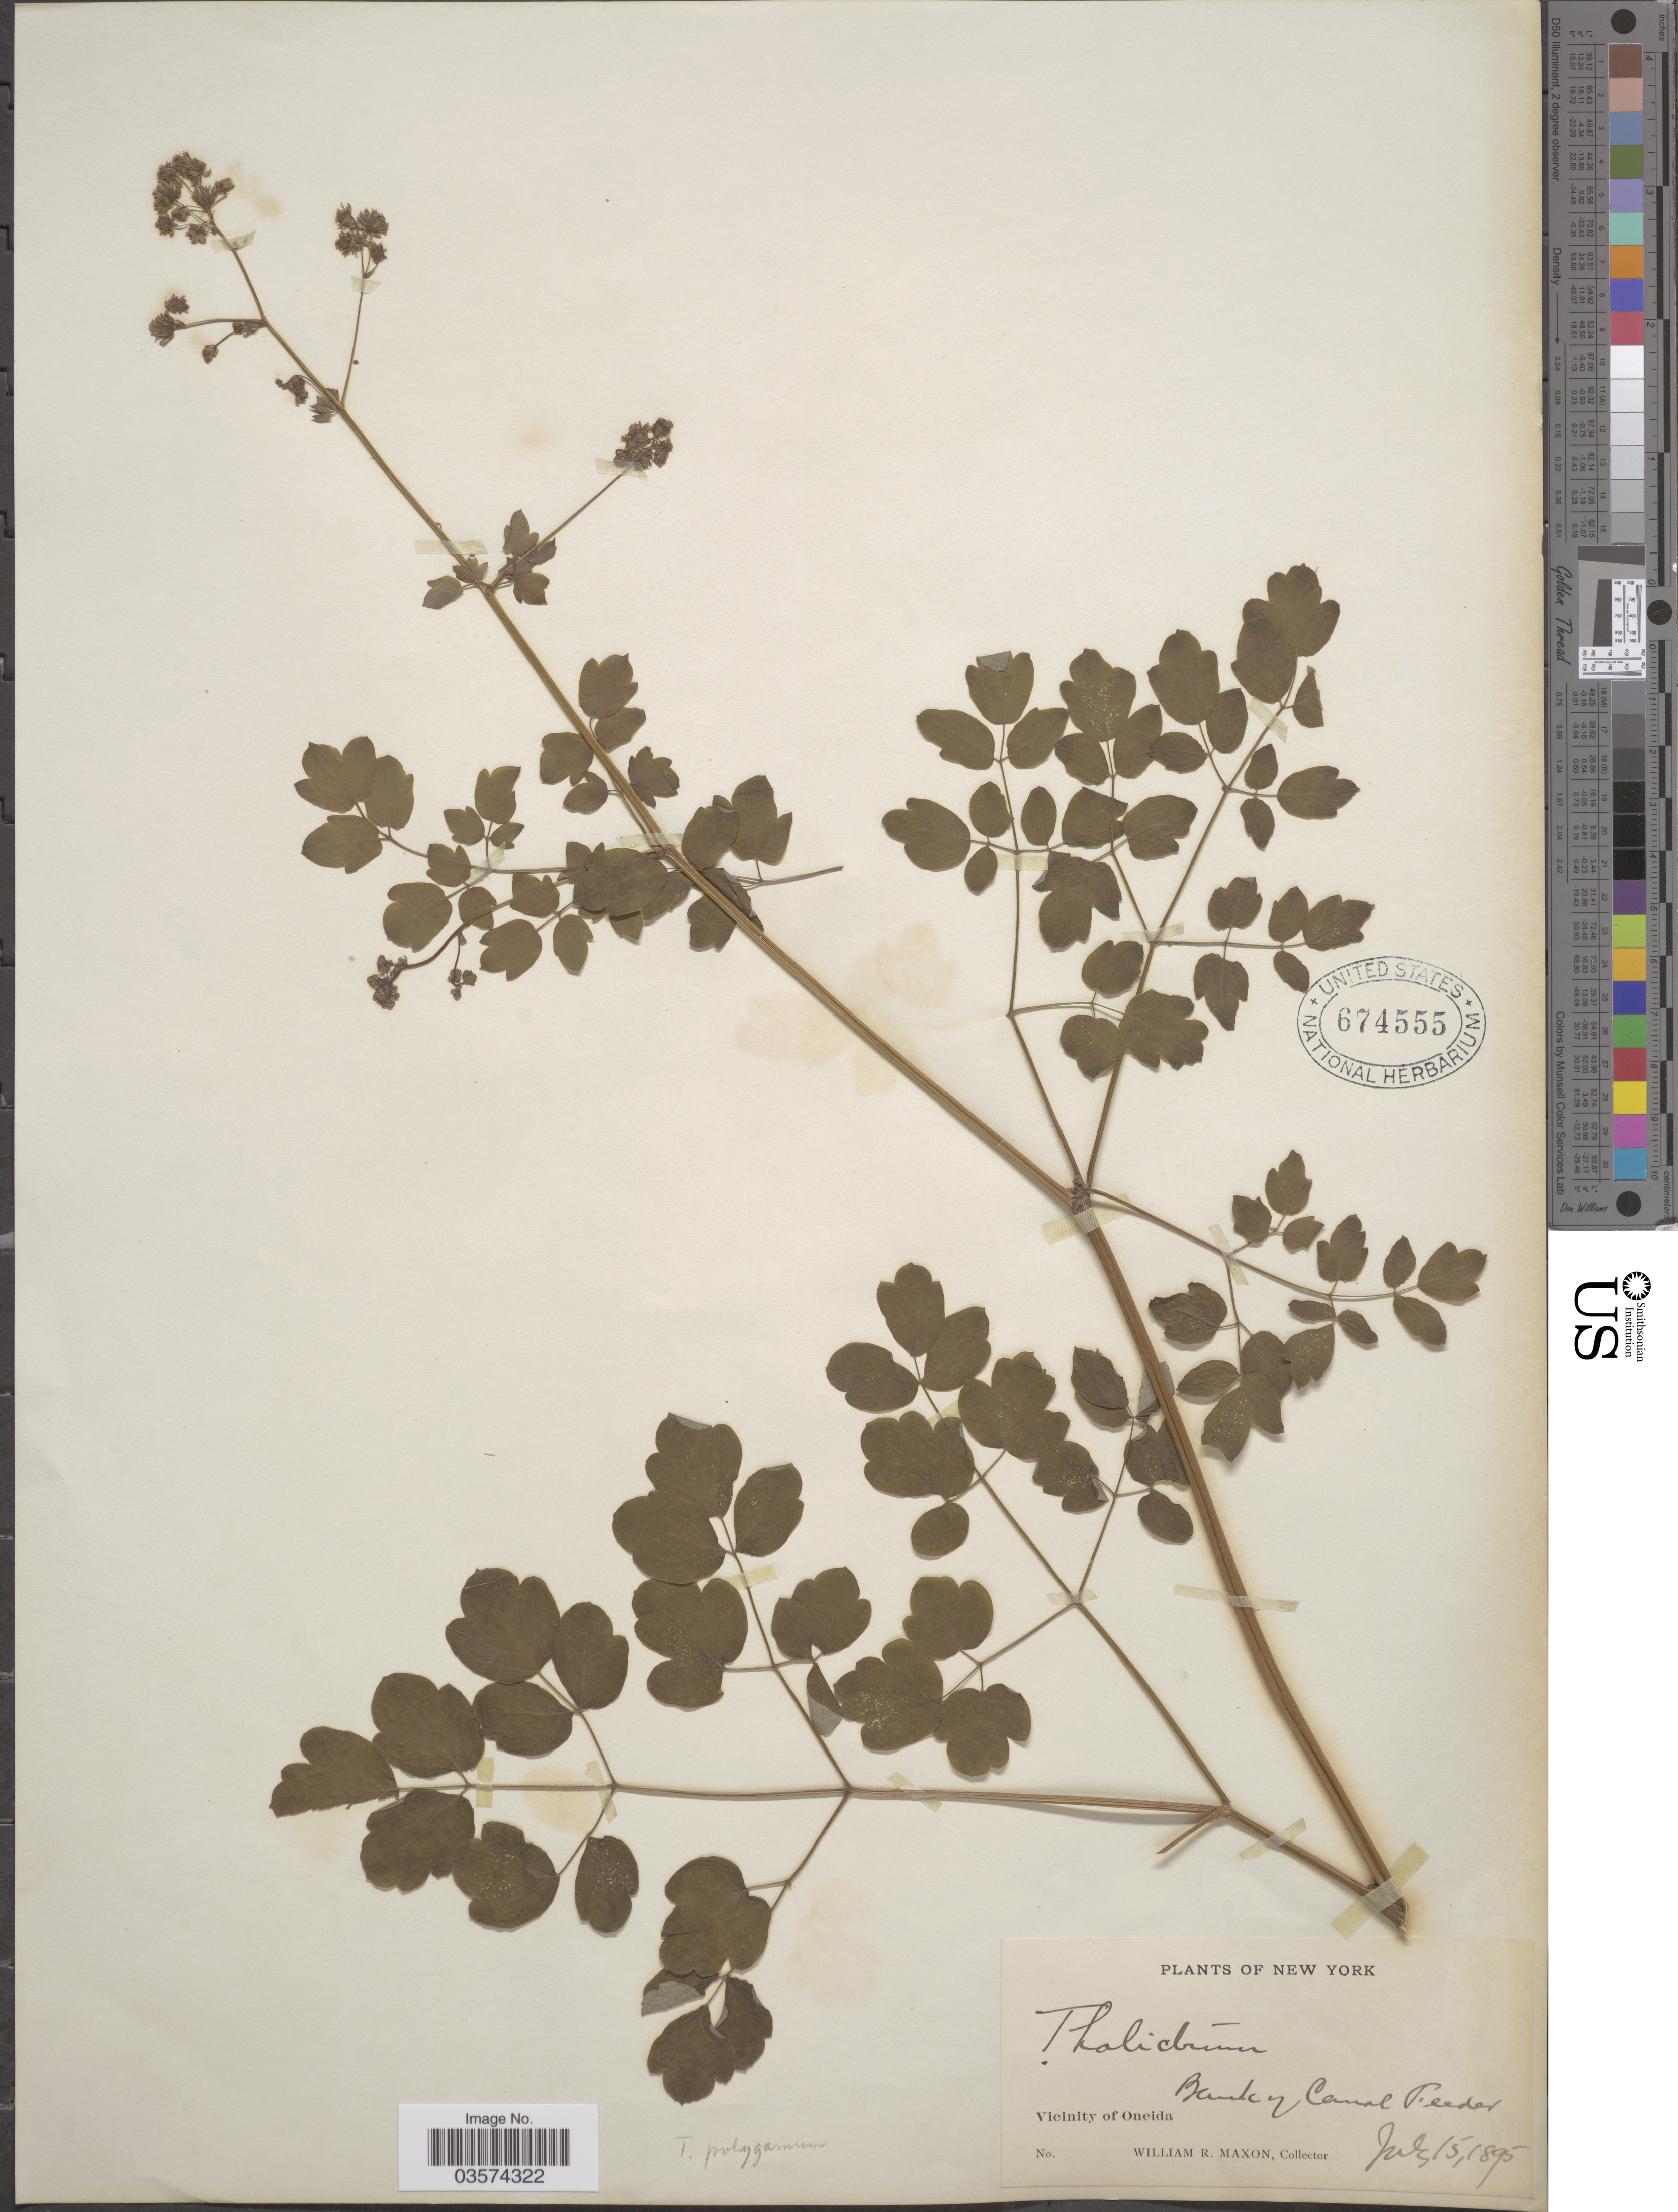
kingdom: Plantae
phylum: Tracheophyta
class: Magnoliopsida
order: Ranunculales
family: Ranunculaceae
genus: Thalictrum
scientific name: Thalictrum pubescens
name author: Pursh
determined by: Park, Marilyn Marqueen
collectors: W. R. Maxon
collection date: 1895-07-15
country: United States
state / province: New York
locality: Vicinity of Oneida. Bank of Canal Feeder.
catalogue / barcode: US 674555